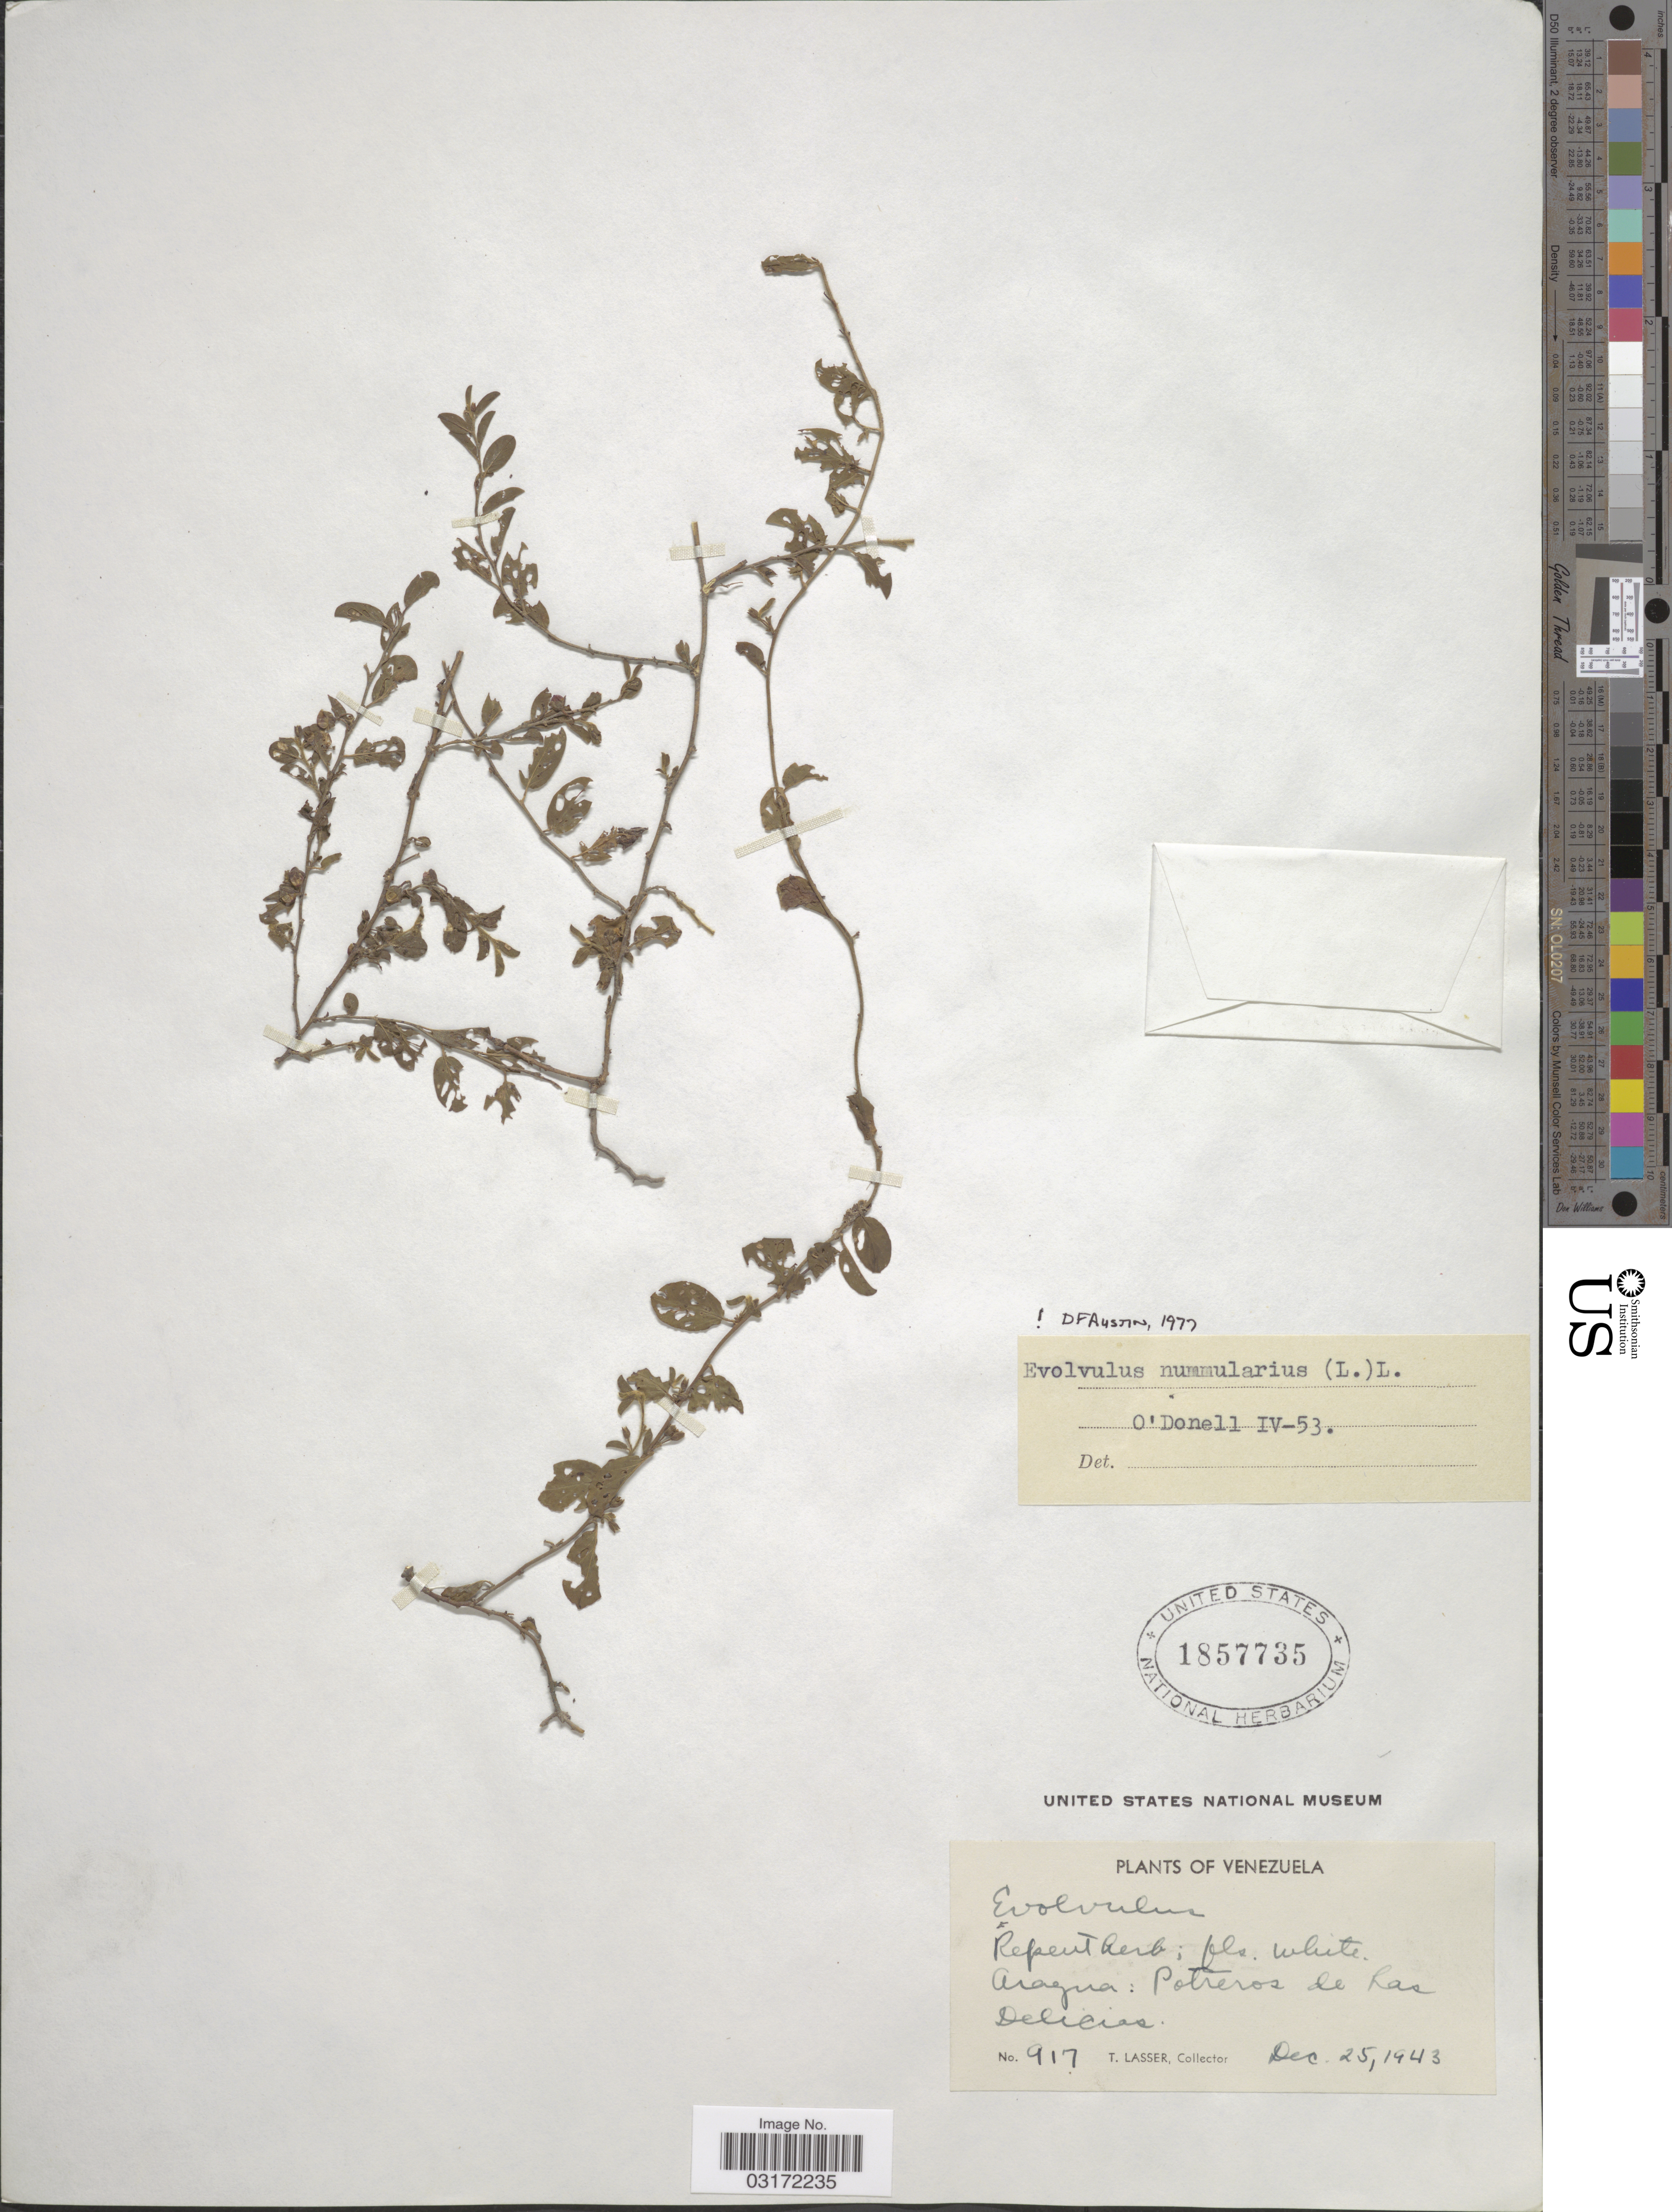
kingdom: Plantae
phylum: Tracheophyta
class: Magnoliopsida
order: Solanales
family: Convolvulaceae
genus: Evolvulus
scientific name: Evolvulus nummularius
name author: (L.) L.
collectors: T. Lasser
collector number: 917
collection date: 1943-12-25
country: Venezuela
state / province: Aragua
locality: Potreros de Las Delicias.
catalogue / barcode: US 1857735